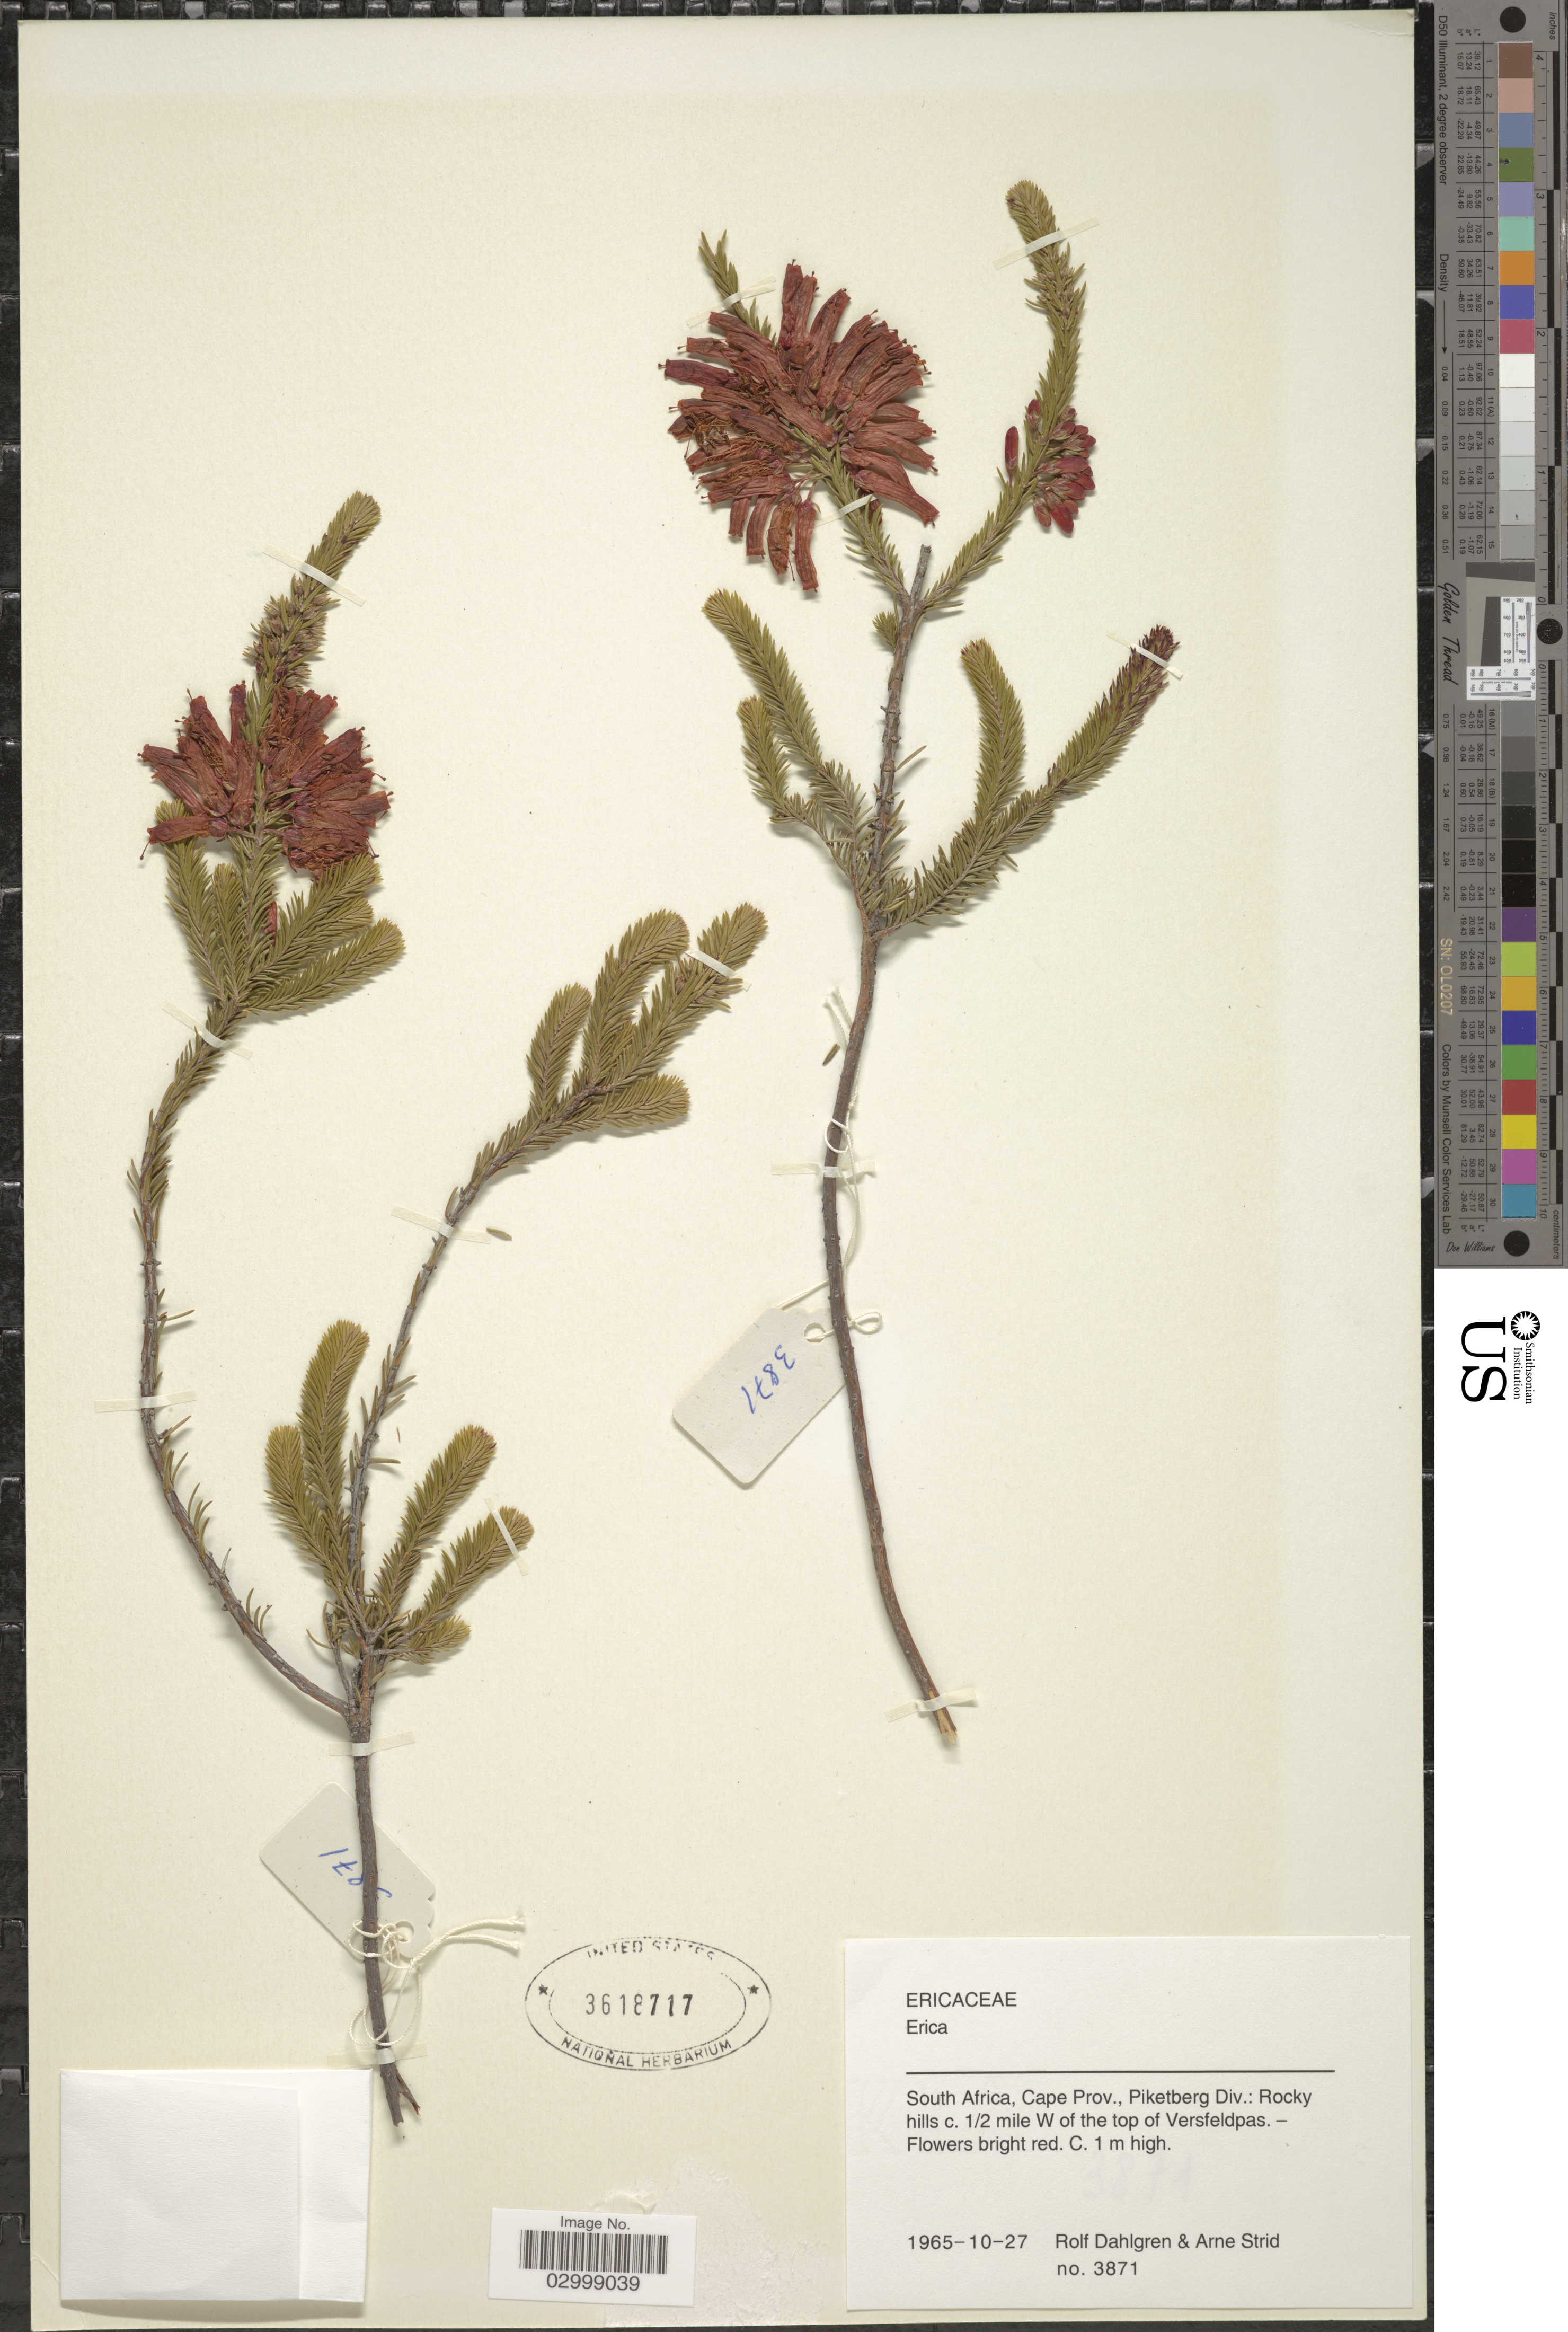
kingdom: Plantae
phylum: Tracheophyta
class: Magnoliopsida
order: Ericales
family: Ericaceae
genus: Erica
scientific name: Erica sp.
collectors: R. Dahlgren & A. Strid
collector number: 3871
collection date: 1965-10-27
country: South Africa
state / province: Western Cape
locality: Piketberg Div.: Rocky hills c. ½ mile W of the top of Versfeldpas.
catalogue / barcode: US 3618717